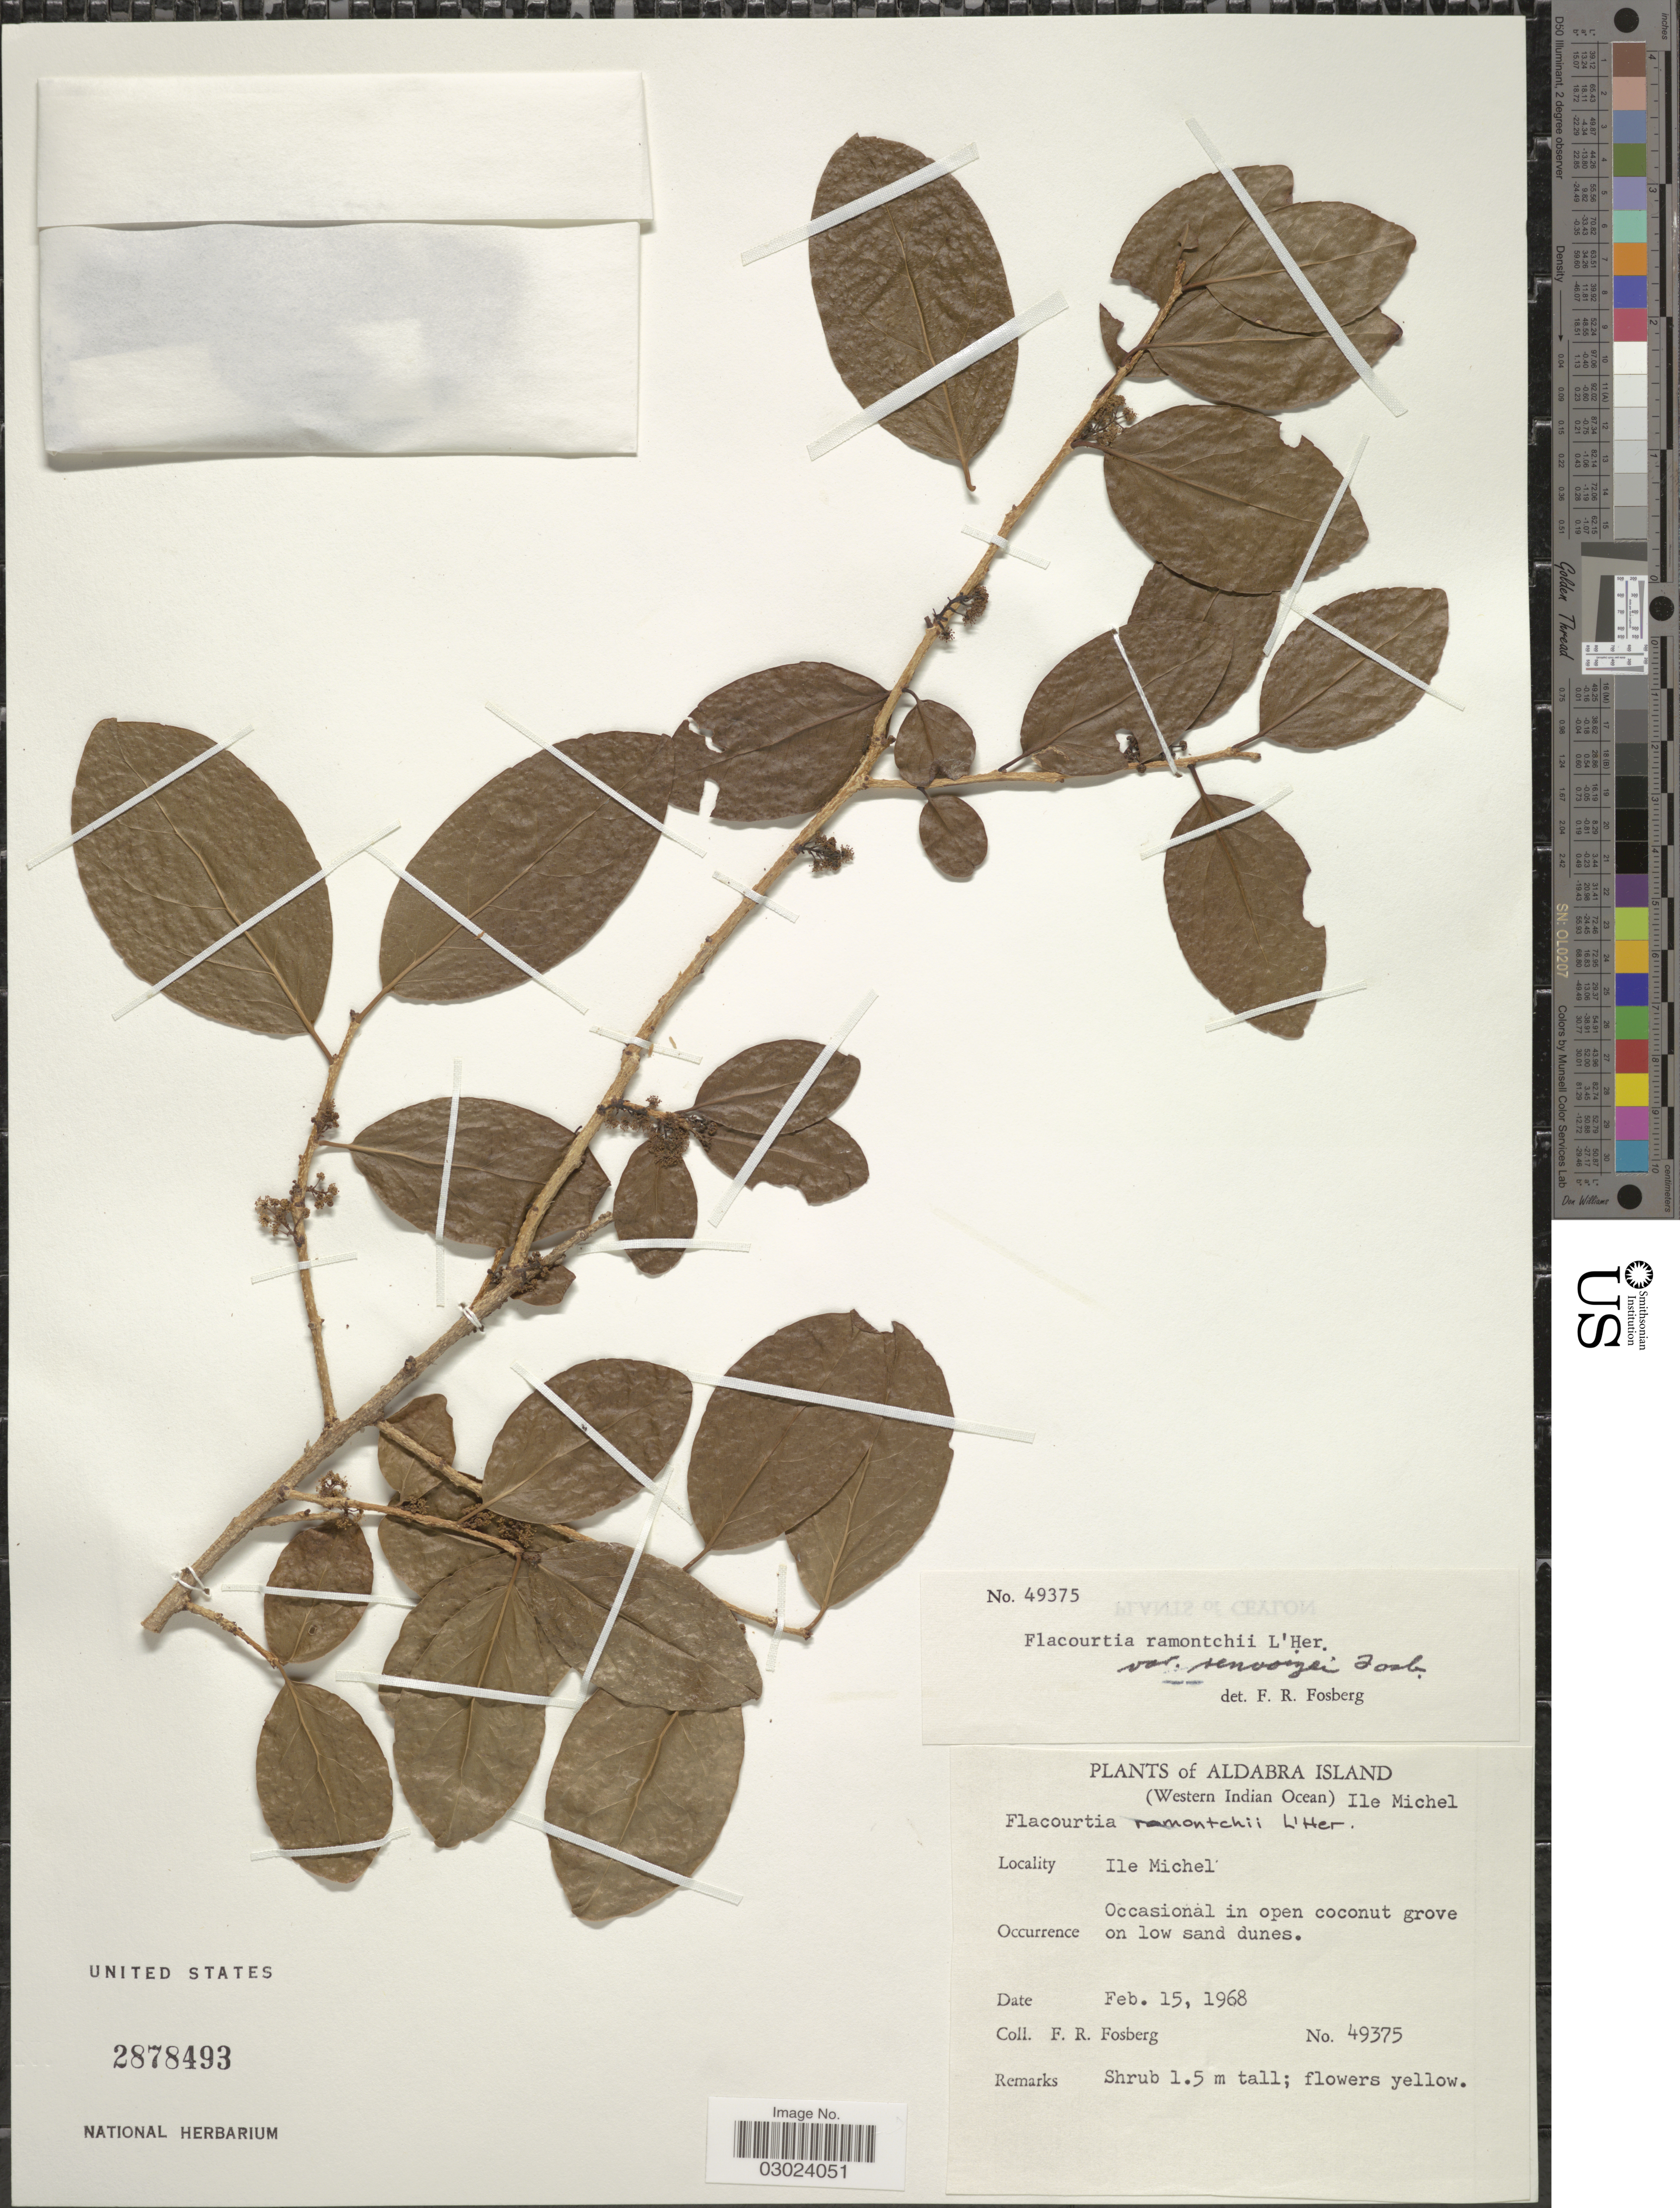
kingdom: Plantae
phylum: Tracheophyta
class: Magnoliopsida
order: Malpighiales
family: Salicaceae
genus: Flacourtia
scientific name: Flacourtia ramontchi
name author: L'Hér.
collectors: F. R. Fosberg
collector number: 49375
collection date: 1968-02-15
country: Seychelles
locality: Aldabra Island. (Western Indian Ocean) Ile Michel.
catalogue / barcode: US 2878493